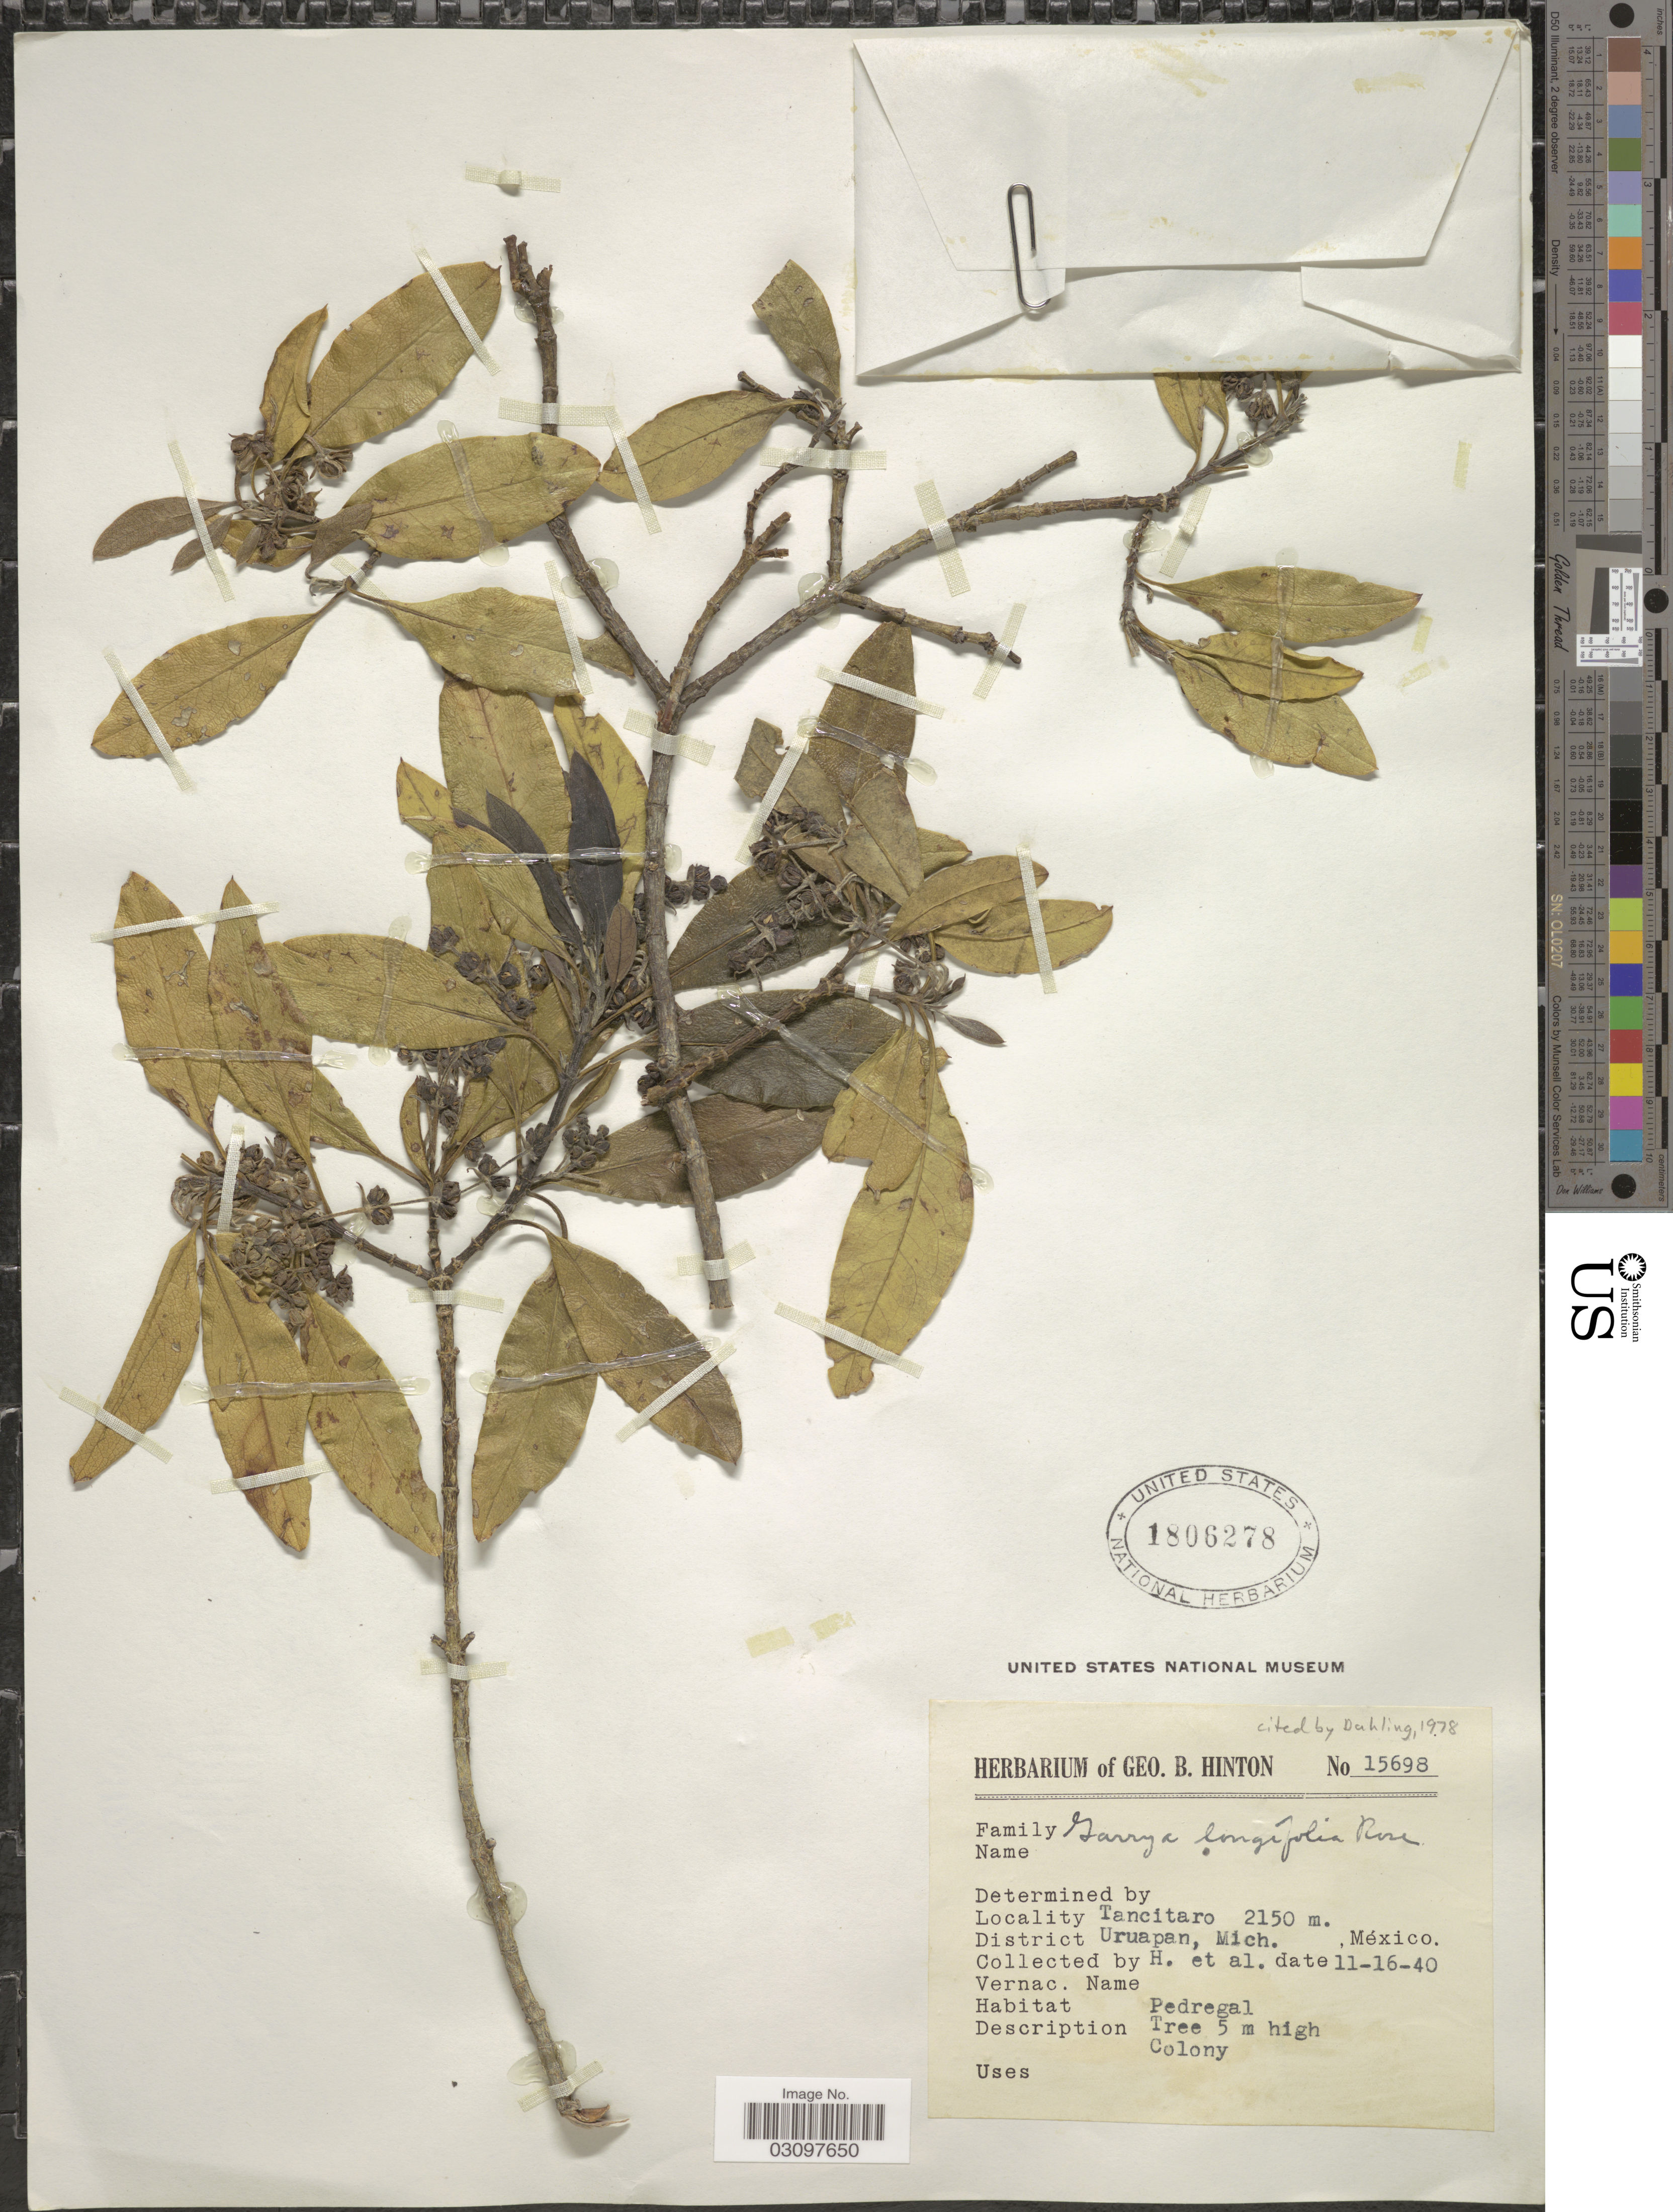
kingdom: Plantae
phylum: Tracheophyta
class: Magnoliopsida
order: Garryales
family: Garryaceae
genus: Garrya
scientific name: Garrya longifolia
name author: Rose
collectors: G. B. Hinton & et al.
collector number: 15698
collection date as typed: Transcribed d/m/y: 16/11/40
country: Mexico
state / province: Michoacán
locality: Tancitaro, District Uruapan.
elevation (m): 2150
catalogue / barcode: US 1806278